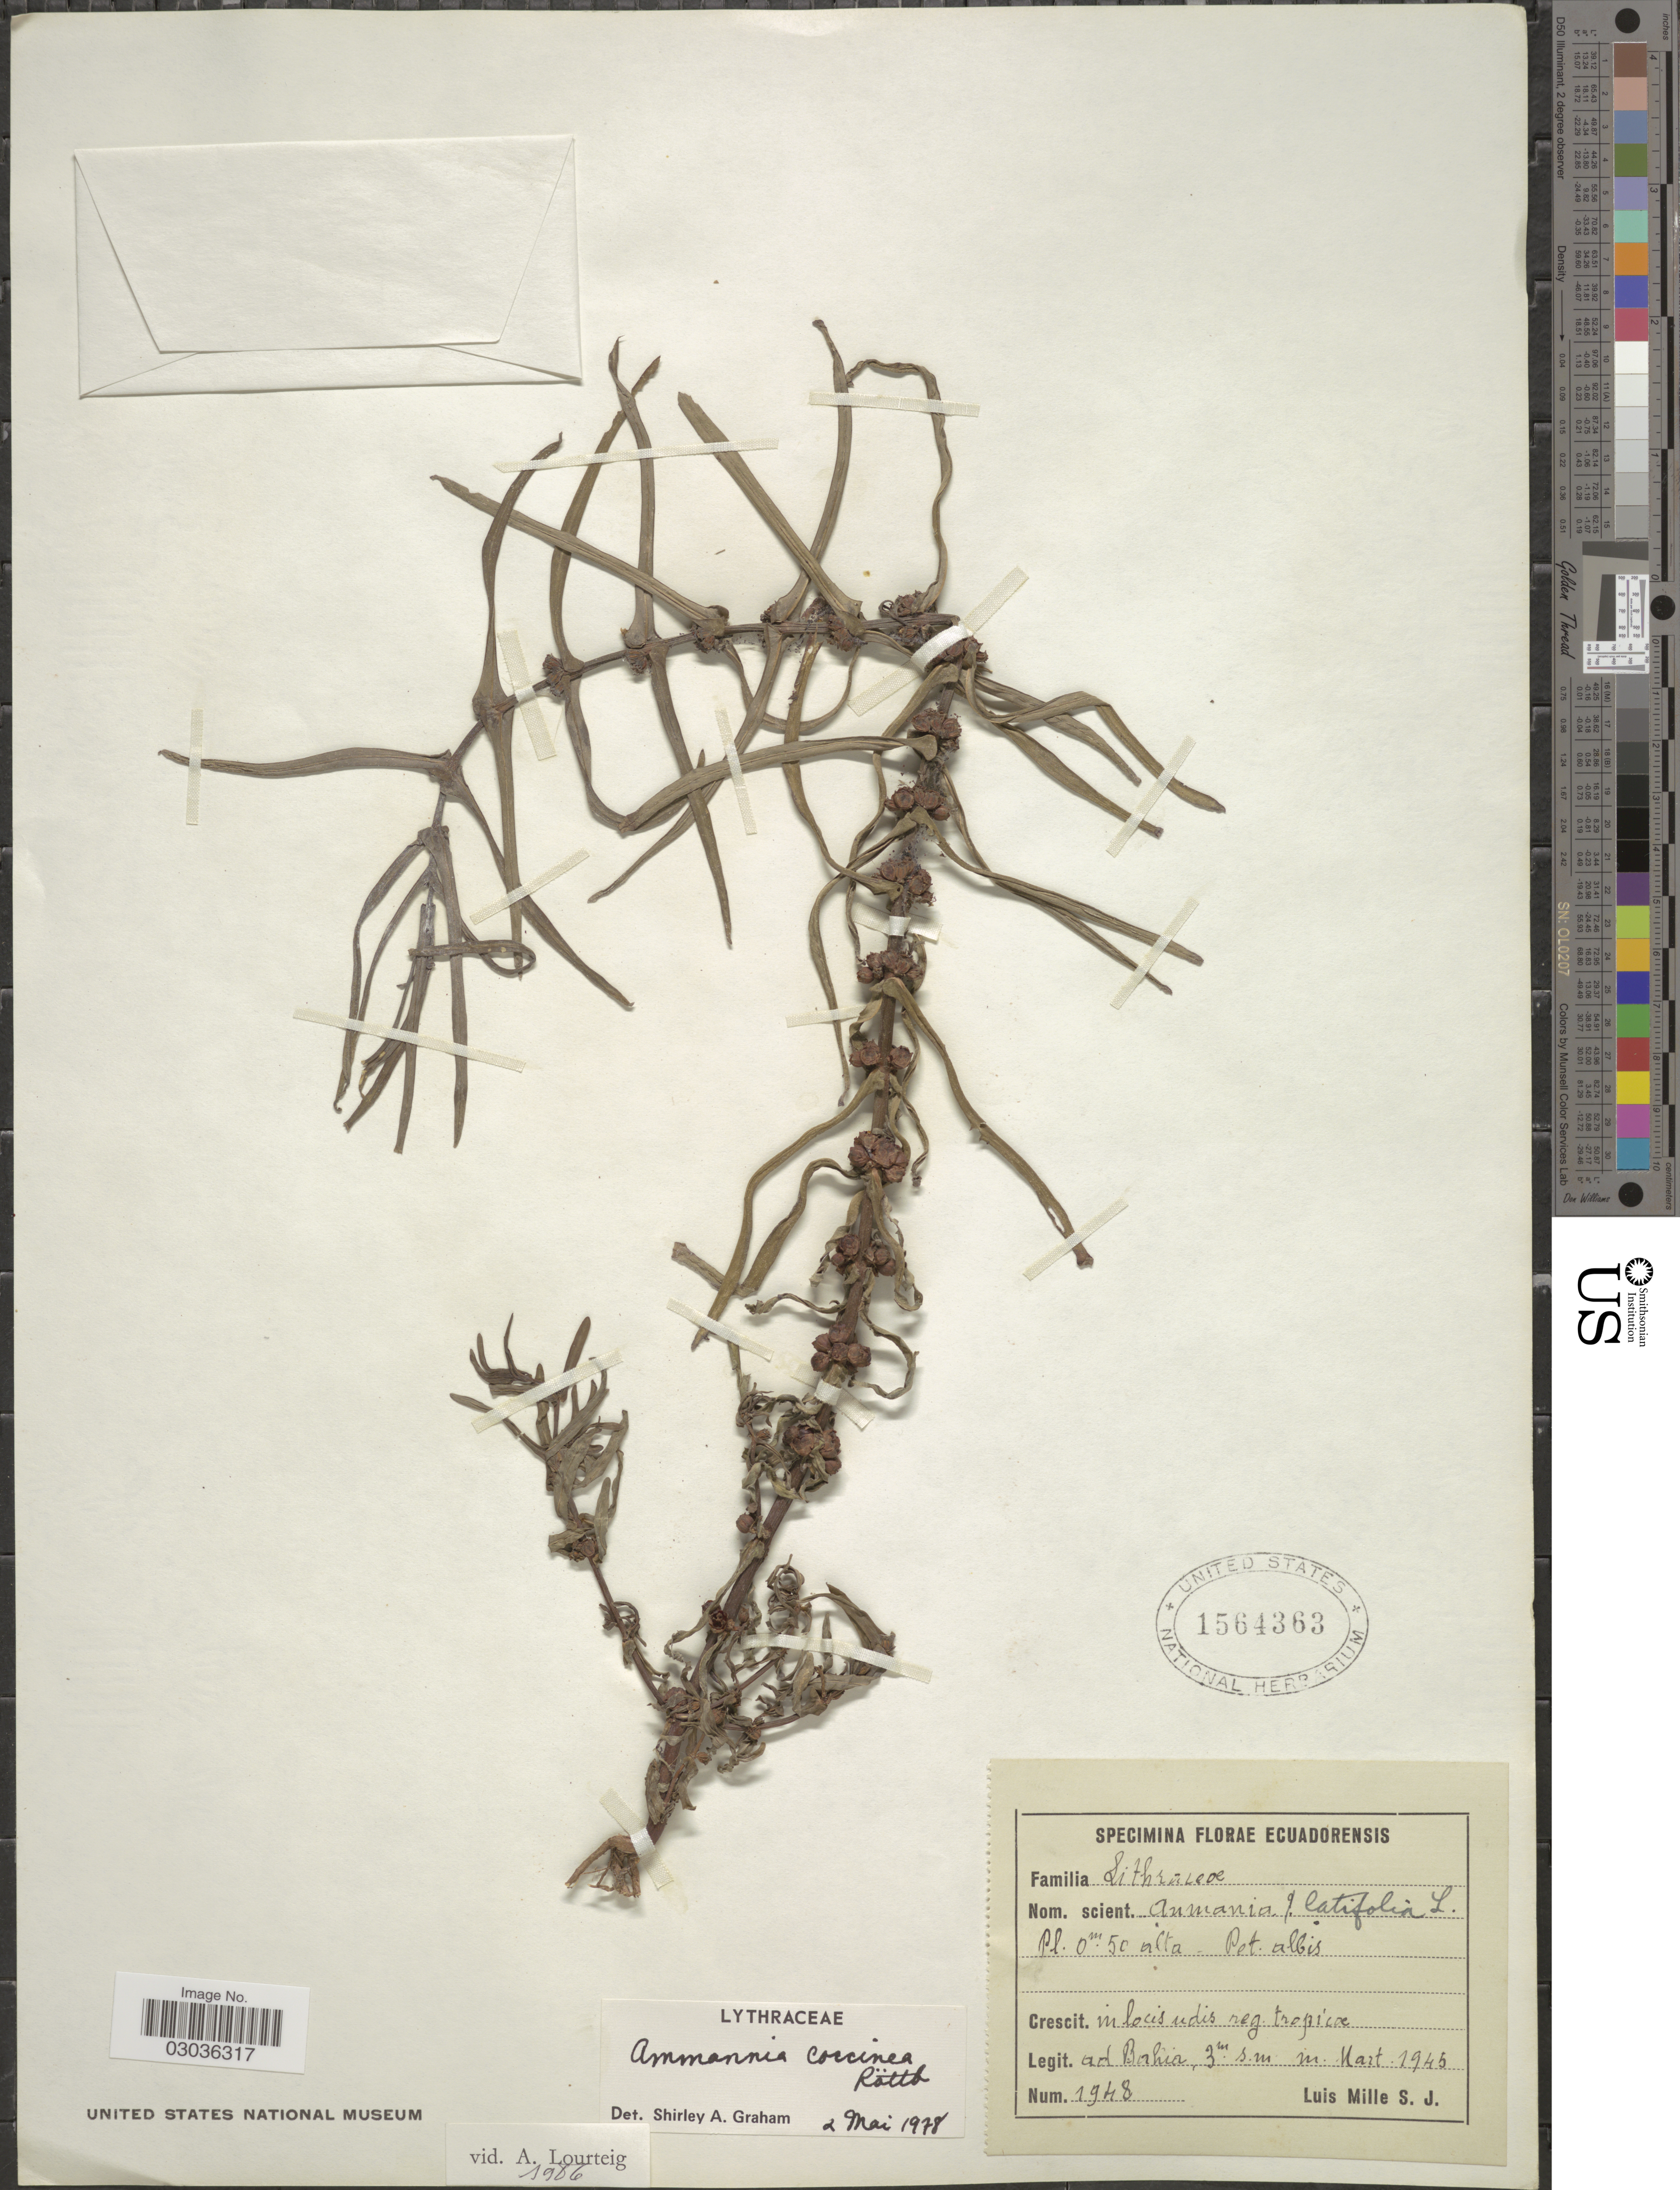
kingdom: Plantae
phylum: Tracheophyta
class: Magnoliopsida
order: Myrtales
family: Lythraceae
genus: Ammannia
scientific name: Ammannia coccinea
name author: Rottb.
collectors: L. Mille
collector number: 1948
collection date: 1945-03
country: Ecuador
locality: Ad Bahia. Ecuadorensis.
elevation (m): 3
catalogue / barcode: US 1564363